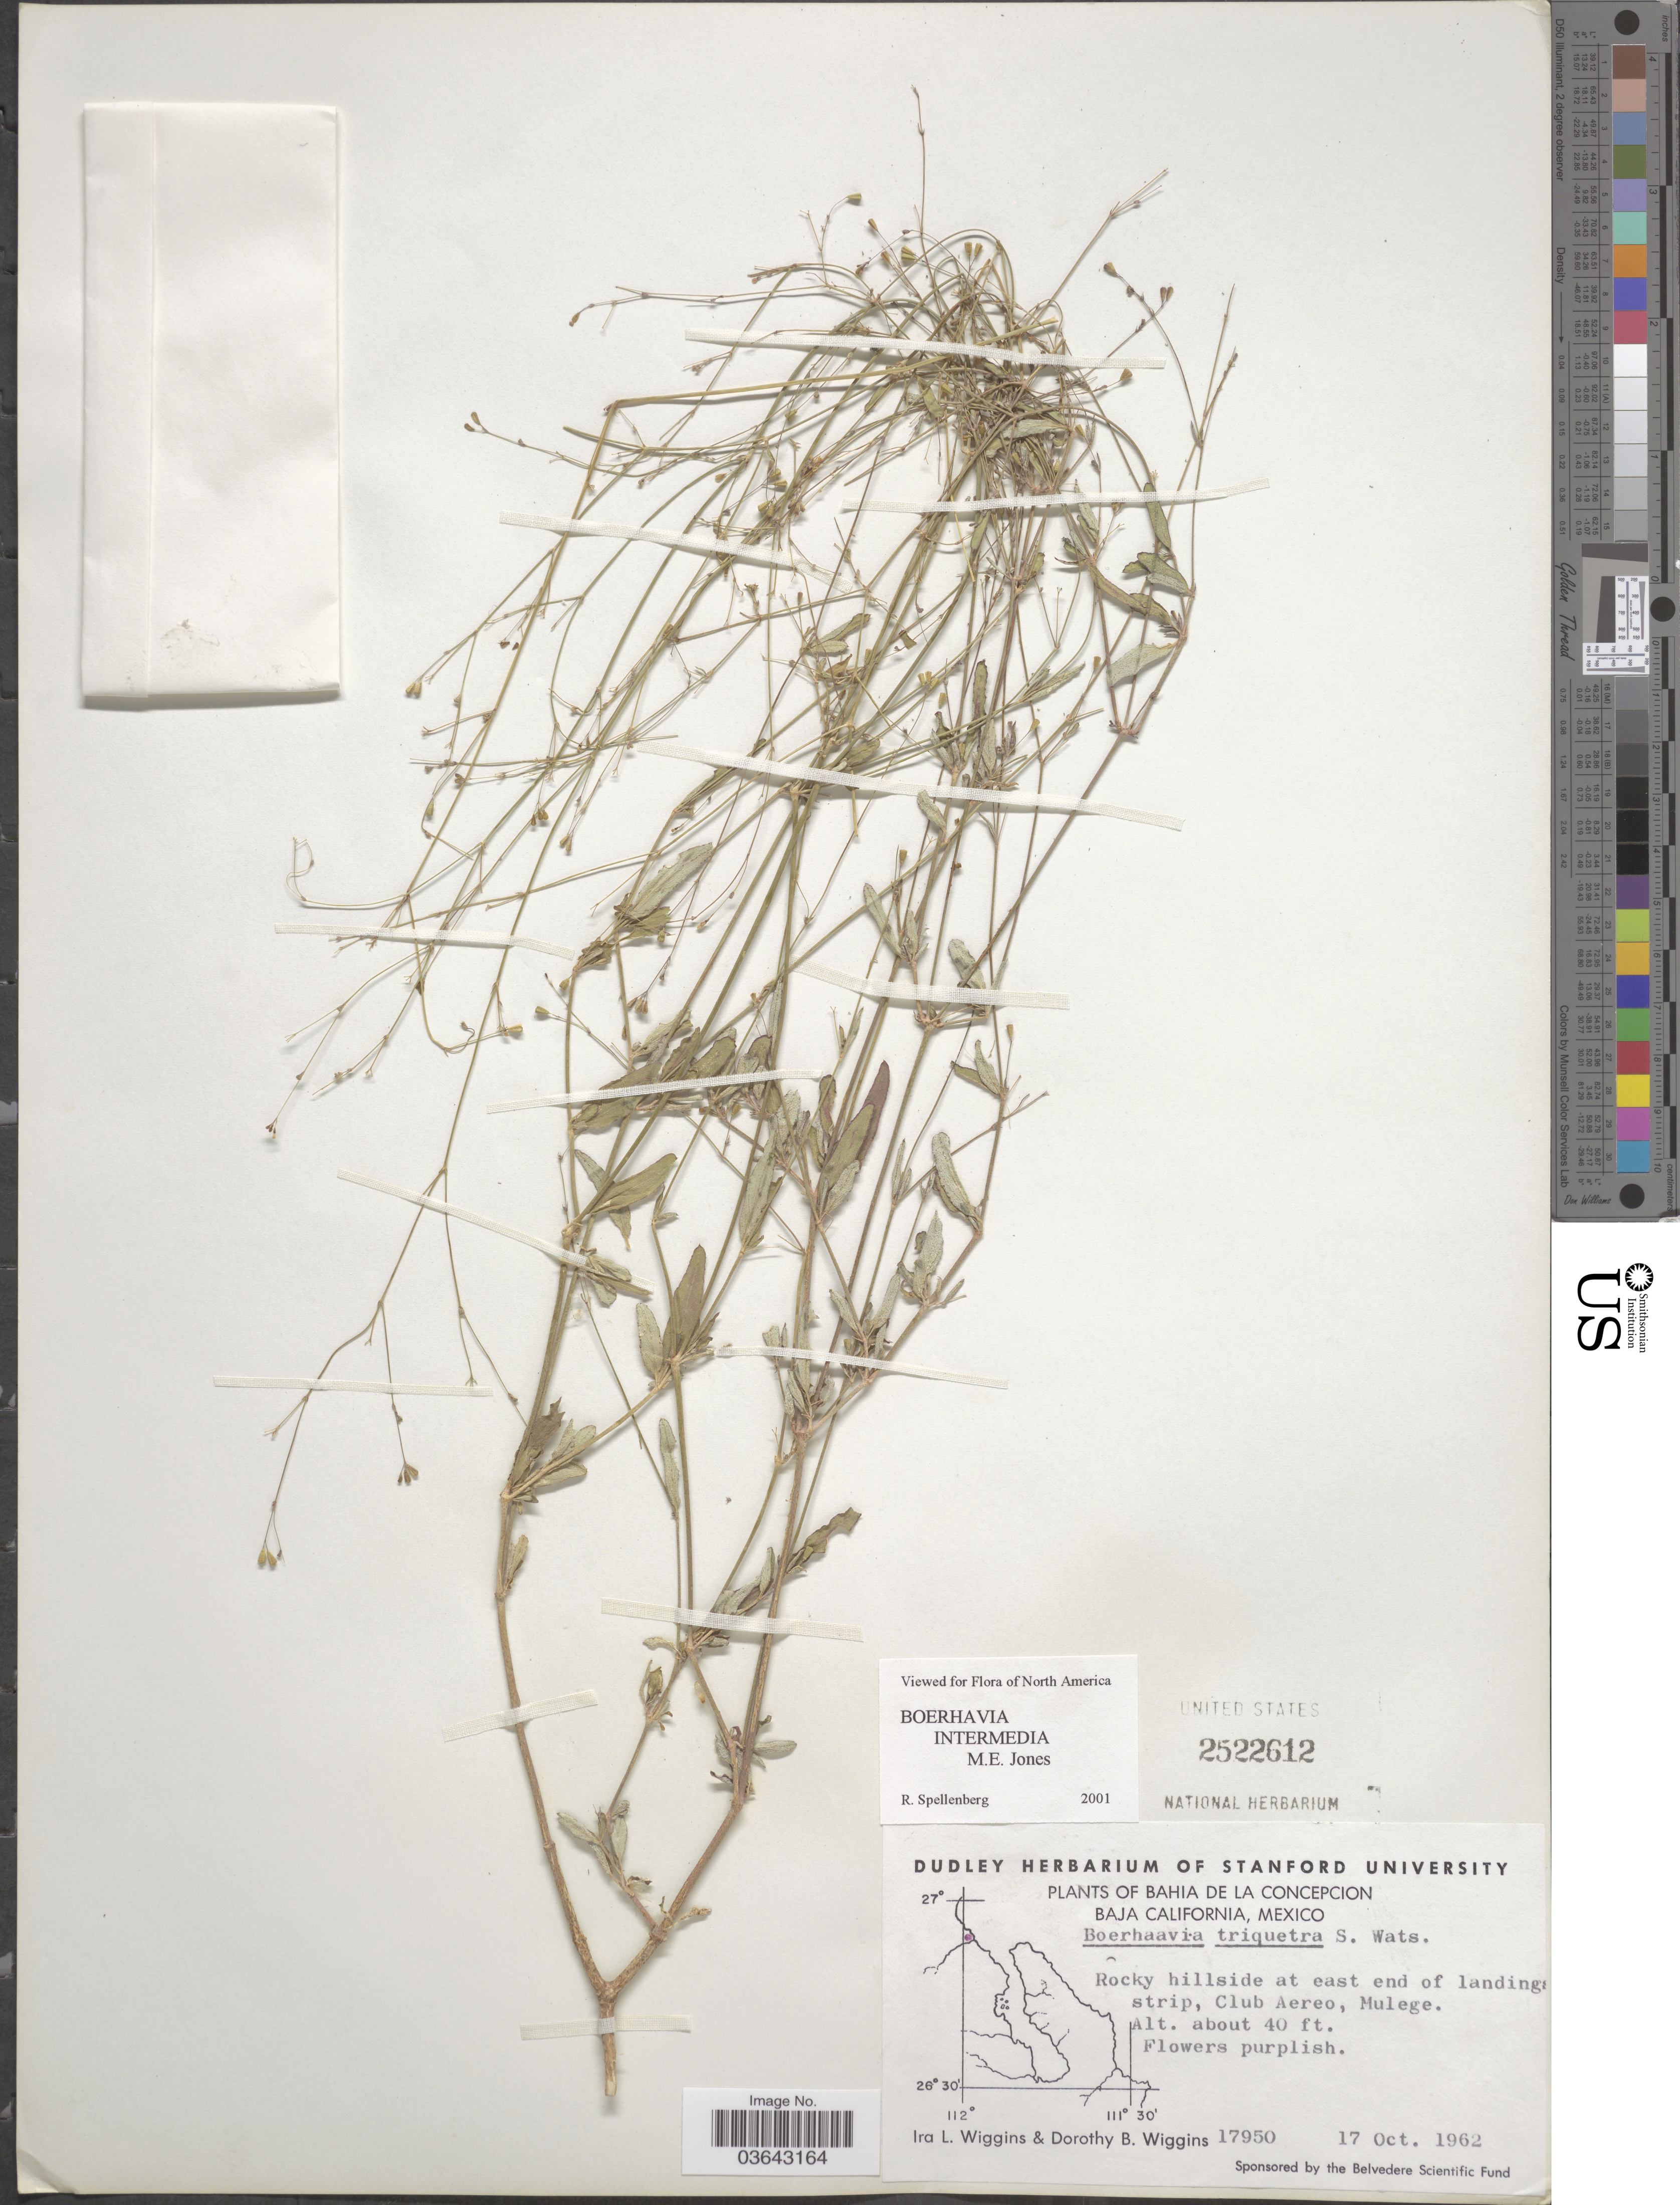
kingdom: Plantae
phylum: Tracheophyta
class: Magnoliopsida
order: Caryophyllales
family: Nyctaginaceae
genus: Boerhavia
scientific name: Boerhavia intermedia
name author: M.E. Jones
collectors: I. L. Wiggins & D. B. Wiggins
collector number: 17950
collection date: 1962-10-17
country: Mexico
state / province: Baja California Sur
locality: Bahia de la Concepcion. Rocky hillside at east end of landings strip, Club Aereo, Mulege.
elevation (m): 12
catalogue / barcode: US 2522612